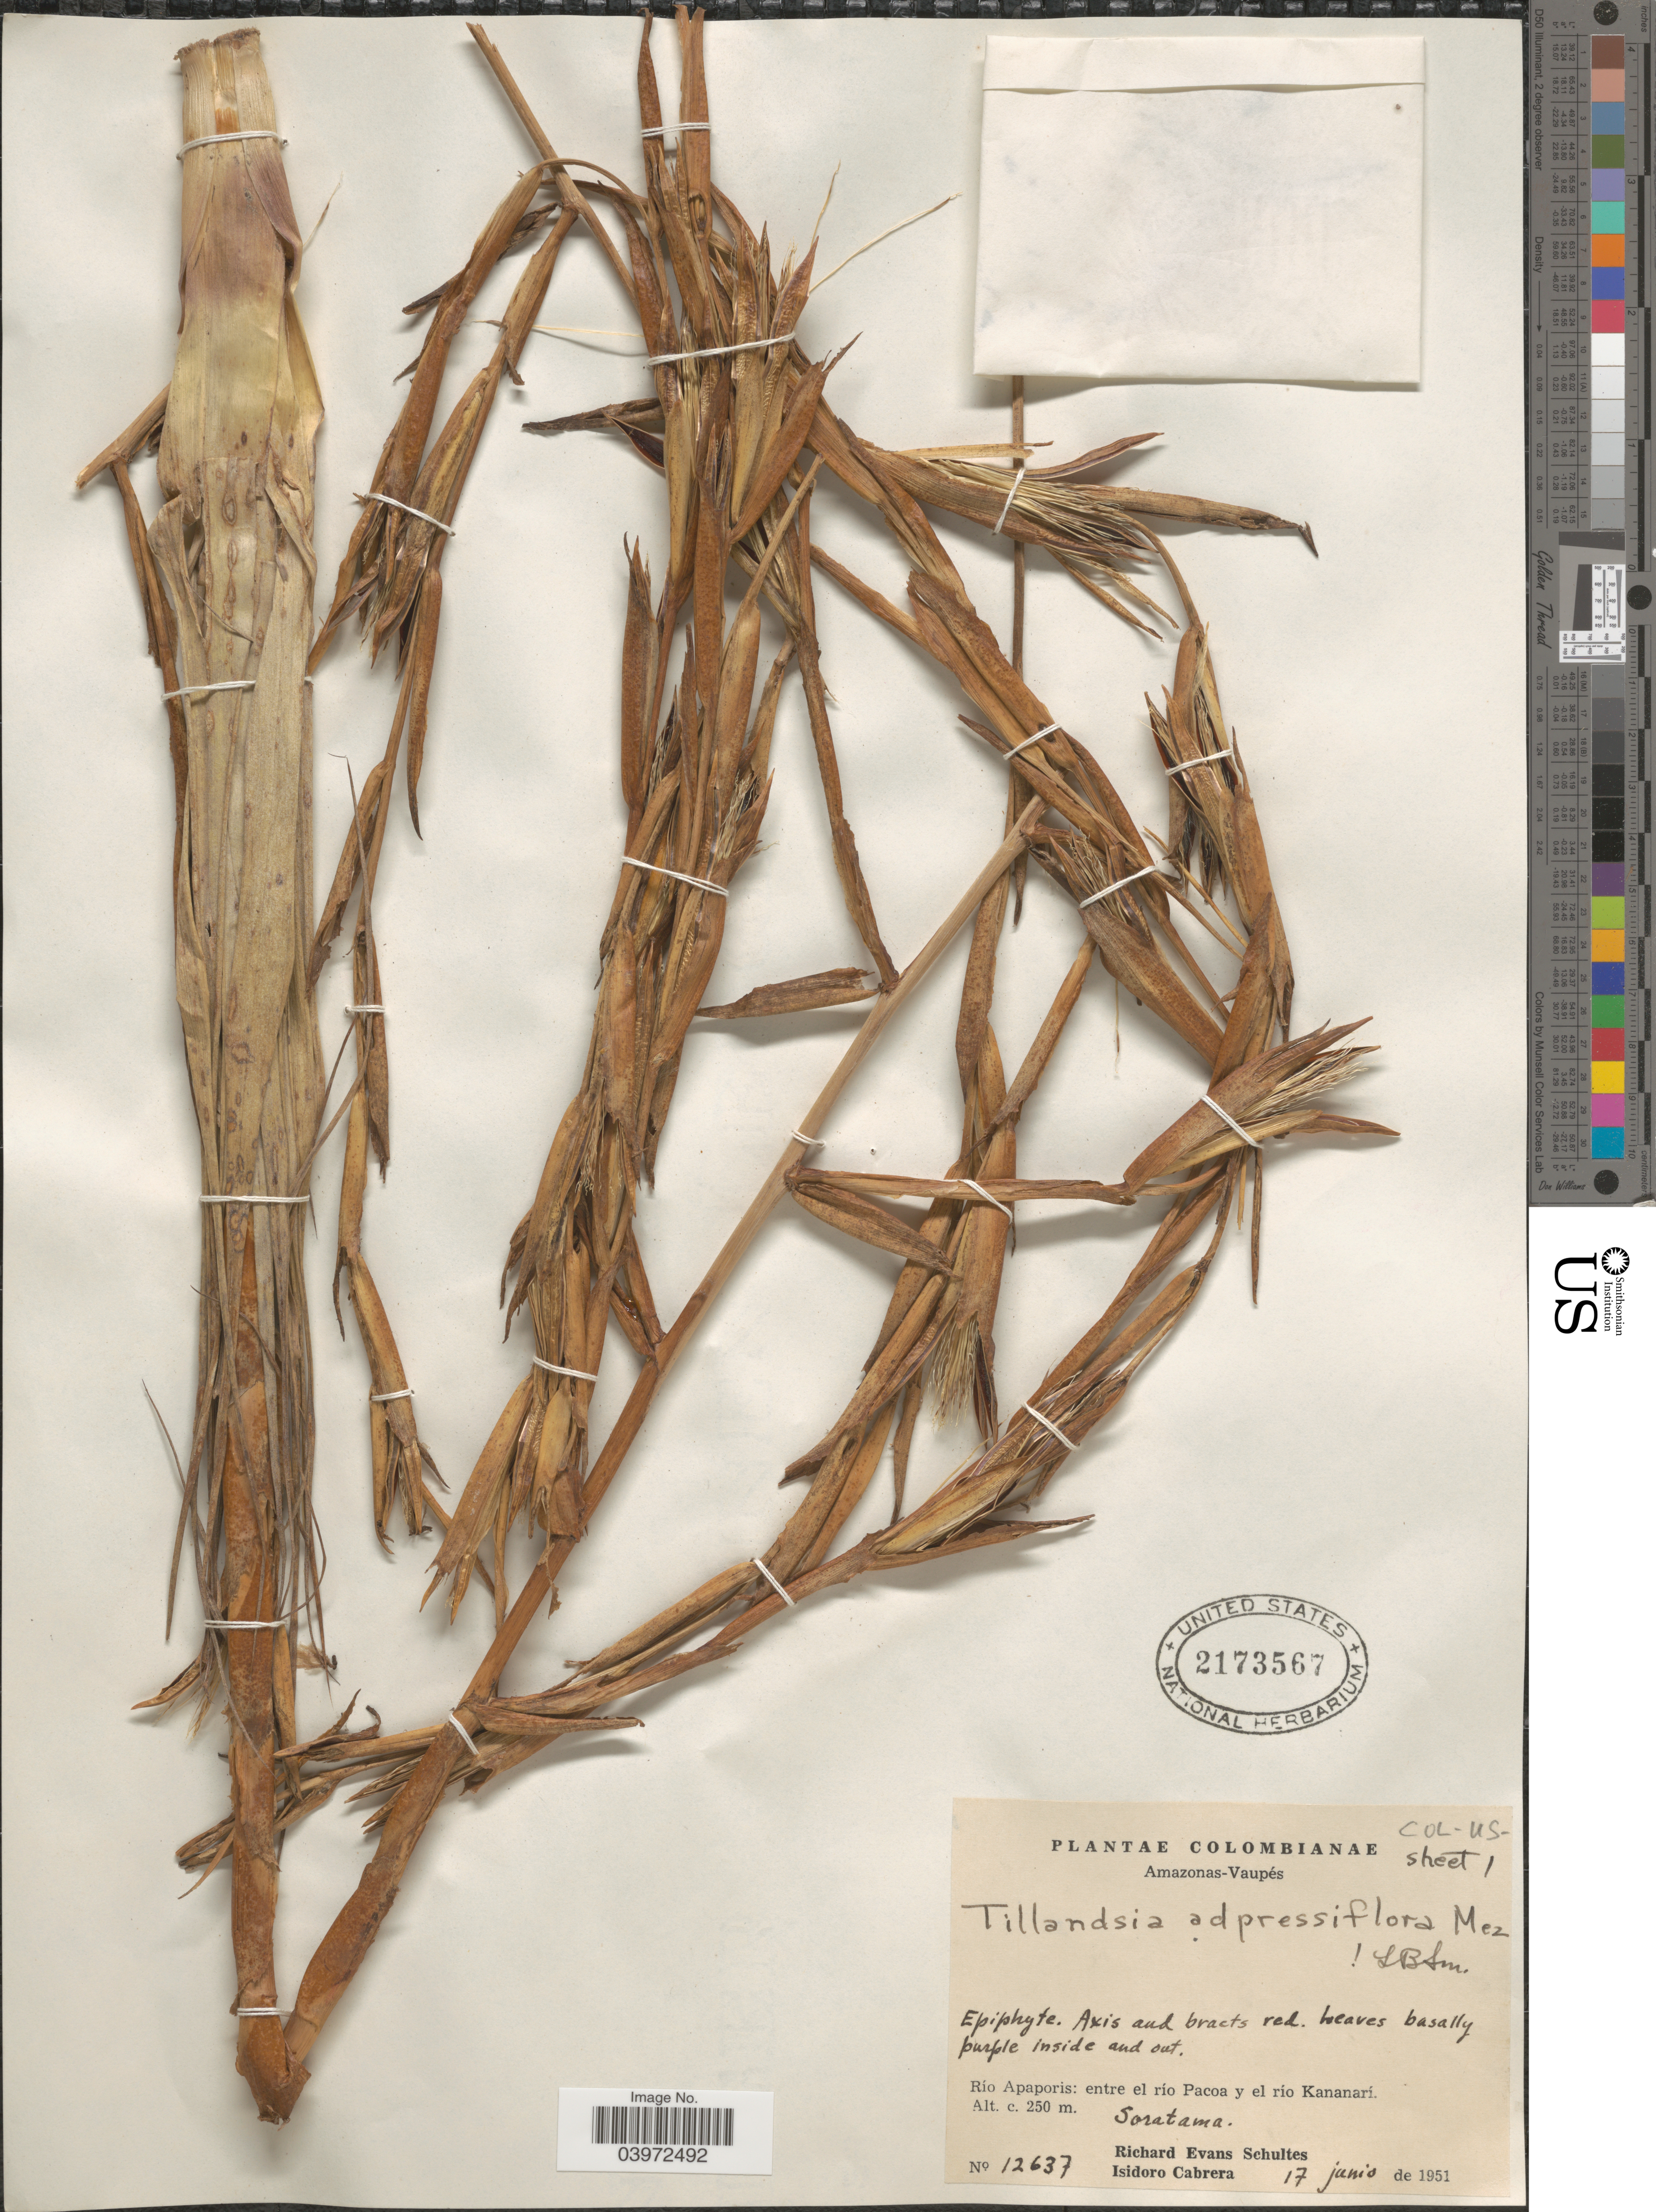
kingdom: Plantae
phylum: Tracheophyta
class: Liliopsida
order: Poales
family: Bromeliaceae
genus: Tillandsia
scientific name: Tillandsia adpressiflora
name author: Mez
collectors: R. E. Schultes & I. Cabrera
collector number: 12637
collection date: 1951-06-17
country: Colombia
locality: Amazonas-Vaupés. Río Apaporis: entre el río Pacoa y el río Kananarí. Soratama.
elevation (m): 250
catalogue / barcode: US 2173567